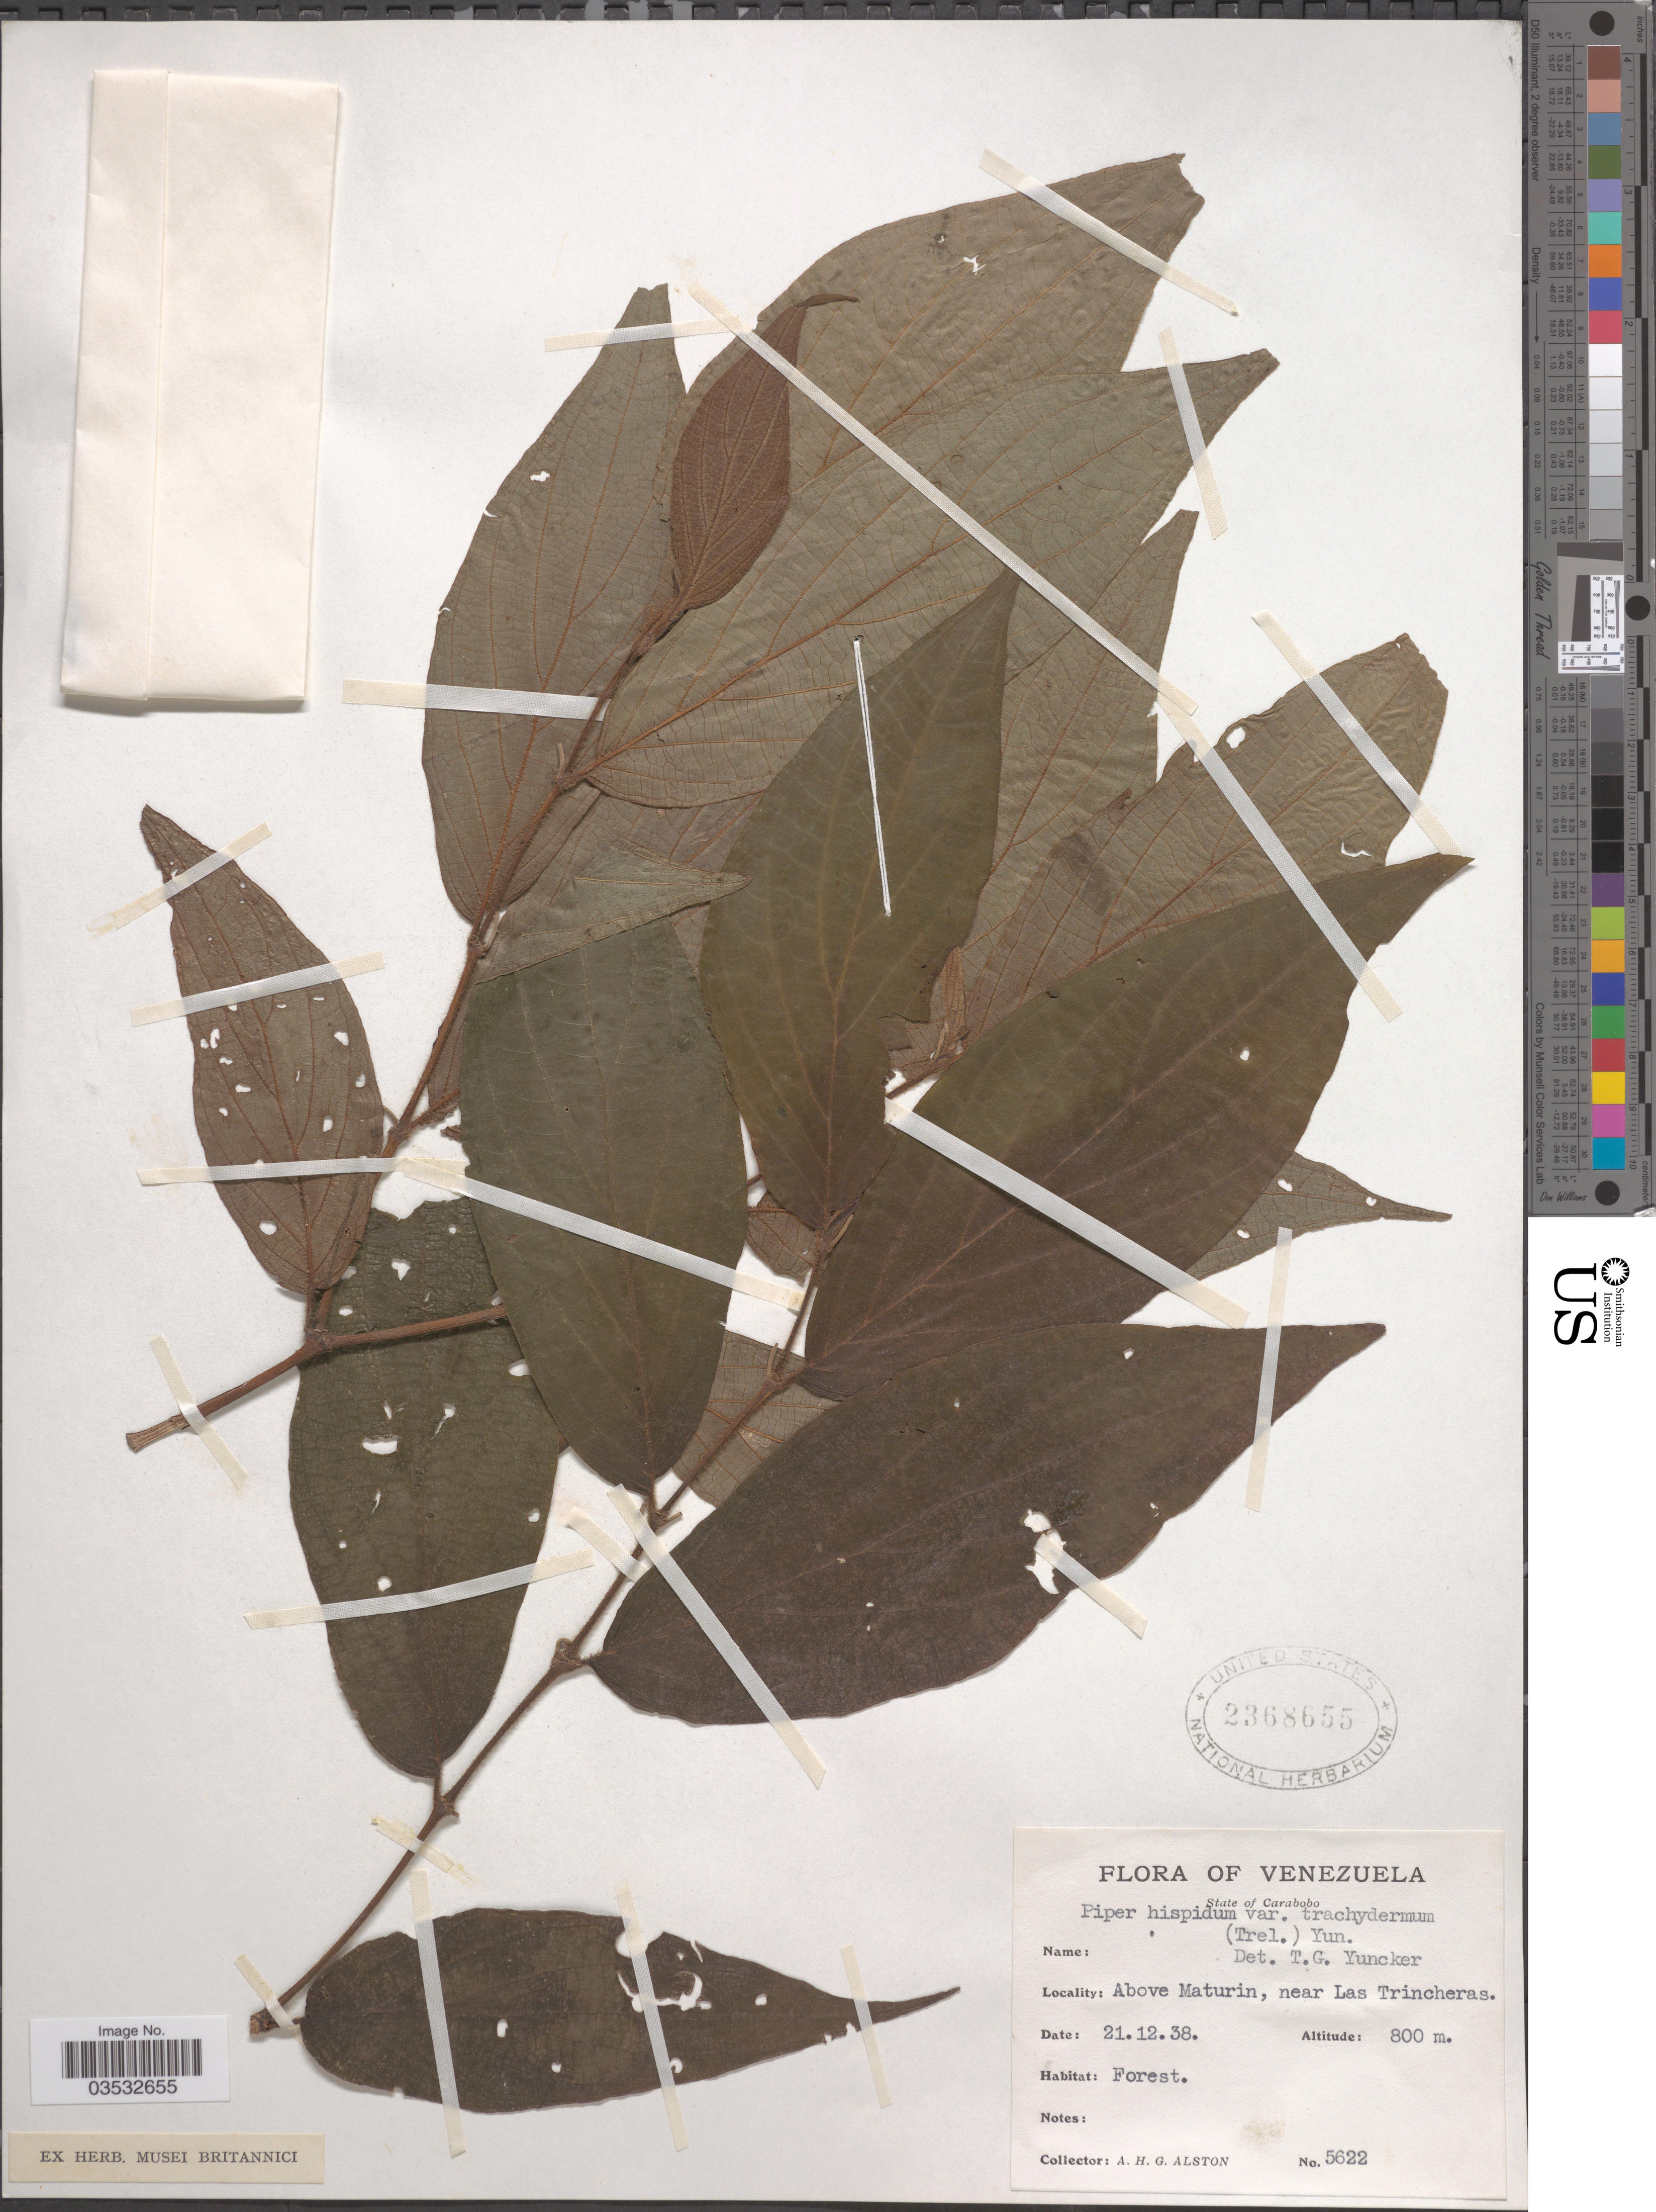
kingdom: Plantae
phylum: Tracheophyta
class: Magnoliopsida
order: Piperales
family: Piperaceae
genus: Piper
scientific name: Piper hispidum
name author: Sw.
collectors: A. H. Alston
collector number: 5622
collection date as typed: Transcribed d/m/y: 21/12/38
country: Venezuela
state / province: Carabobo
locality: Above Maturin, near La Trincheras.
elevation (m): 800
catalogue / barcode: US 2368655